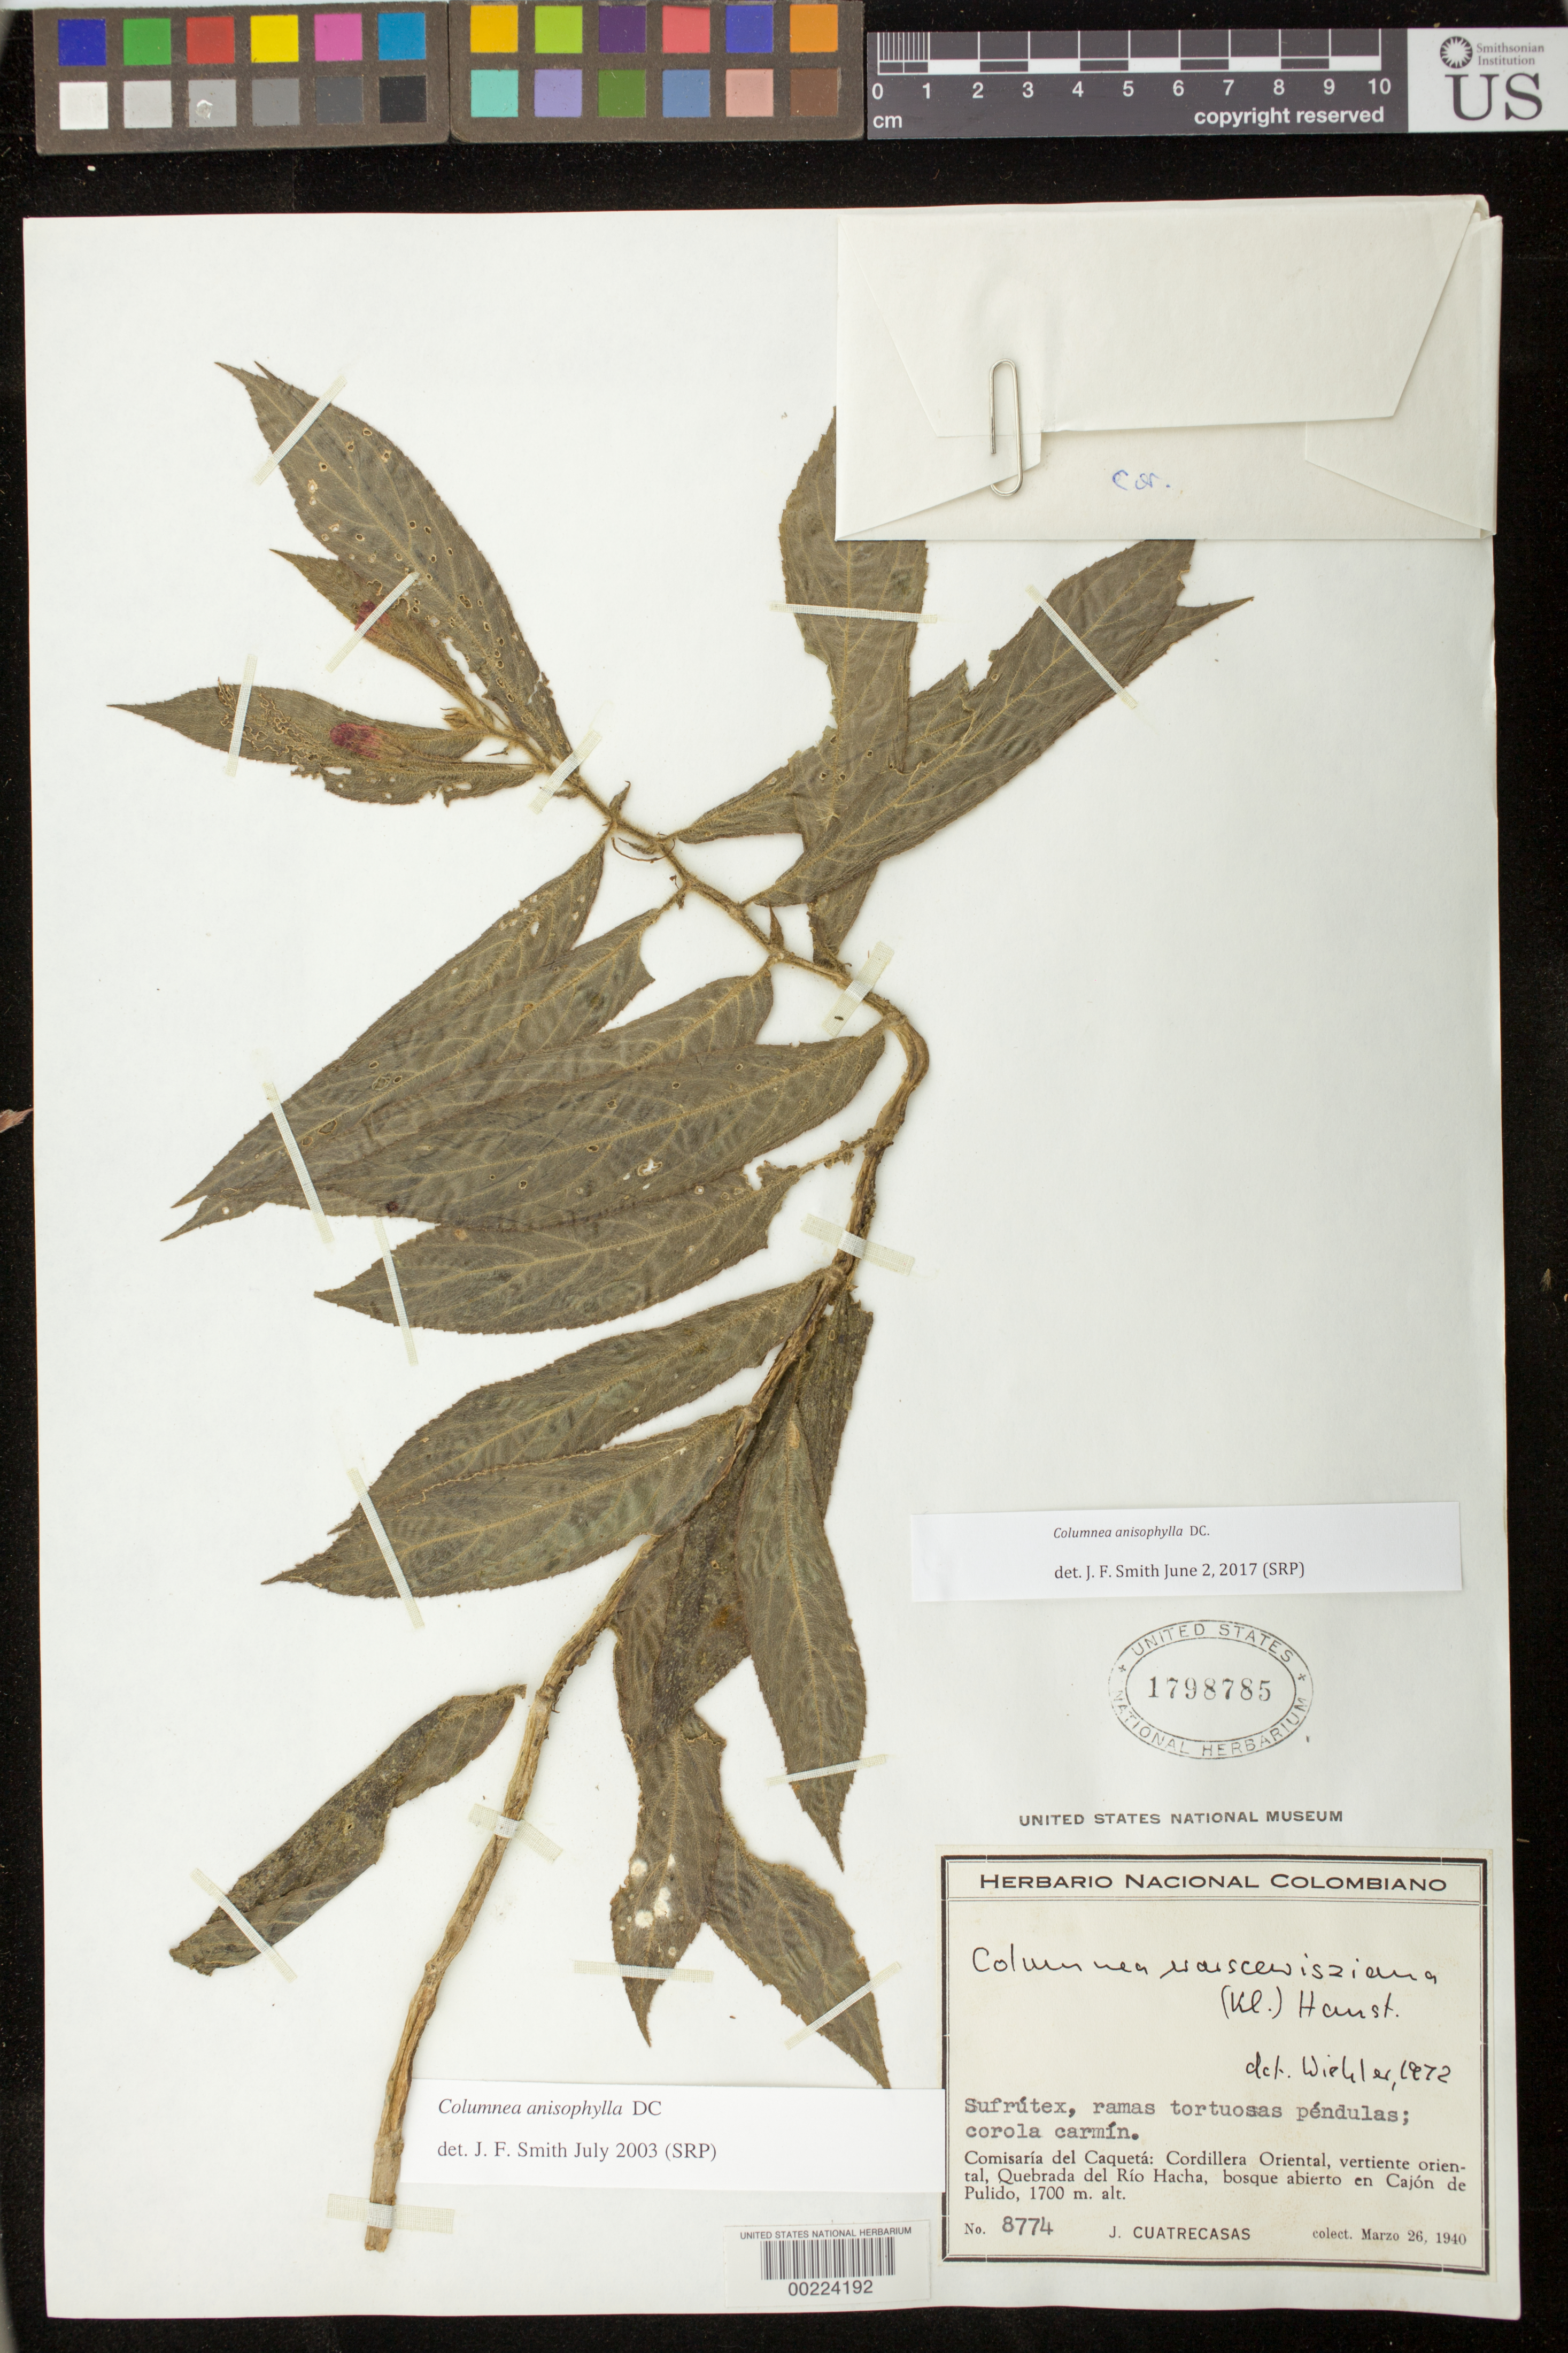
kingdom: Plantae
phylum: Tracheophyta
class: Magnoliopsida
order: Lamiales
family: Gesneriaceae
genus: Columnea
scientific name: Columnea anisophylla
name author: DC.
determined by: Smith, J. F.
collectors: J. Cuatrecasas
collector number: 8774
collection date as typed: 26 Mar 1940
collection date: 1940-03-26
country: Colombia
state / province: Caquetá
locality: Cordillera Oriental, western slope, Quebrada del Rio Hacha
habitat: Open forest in cajon de pulido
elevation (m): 1700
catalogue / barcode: US 1798785